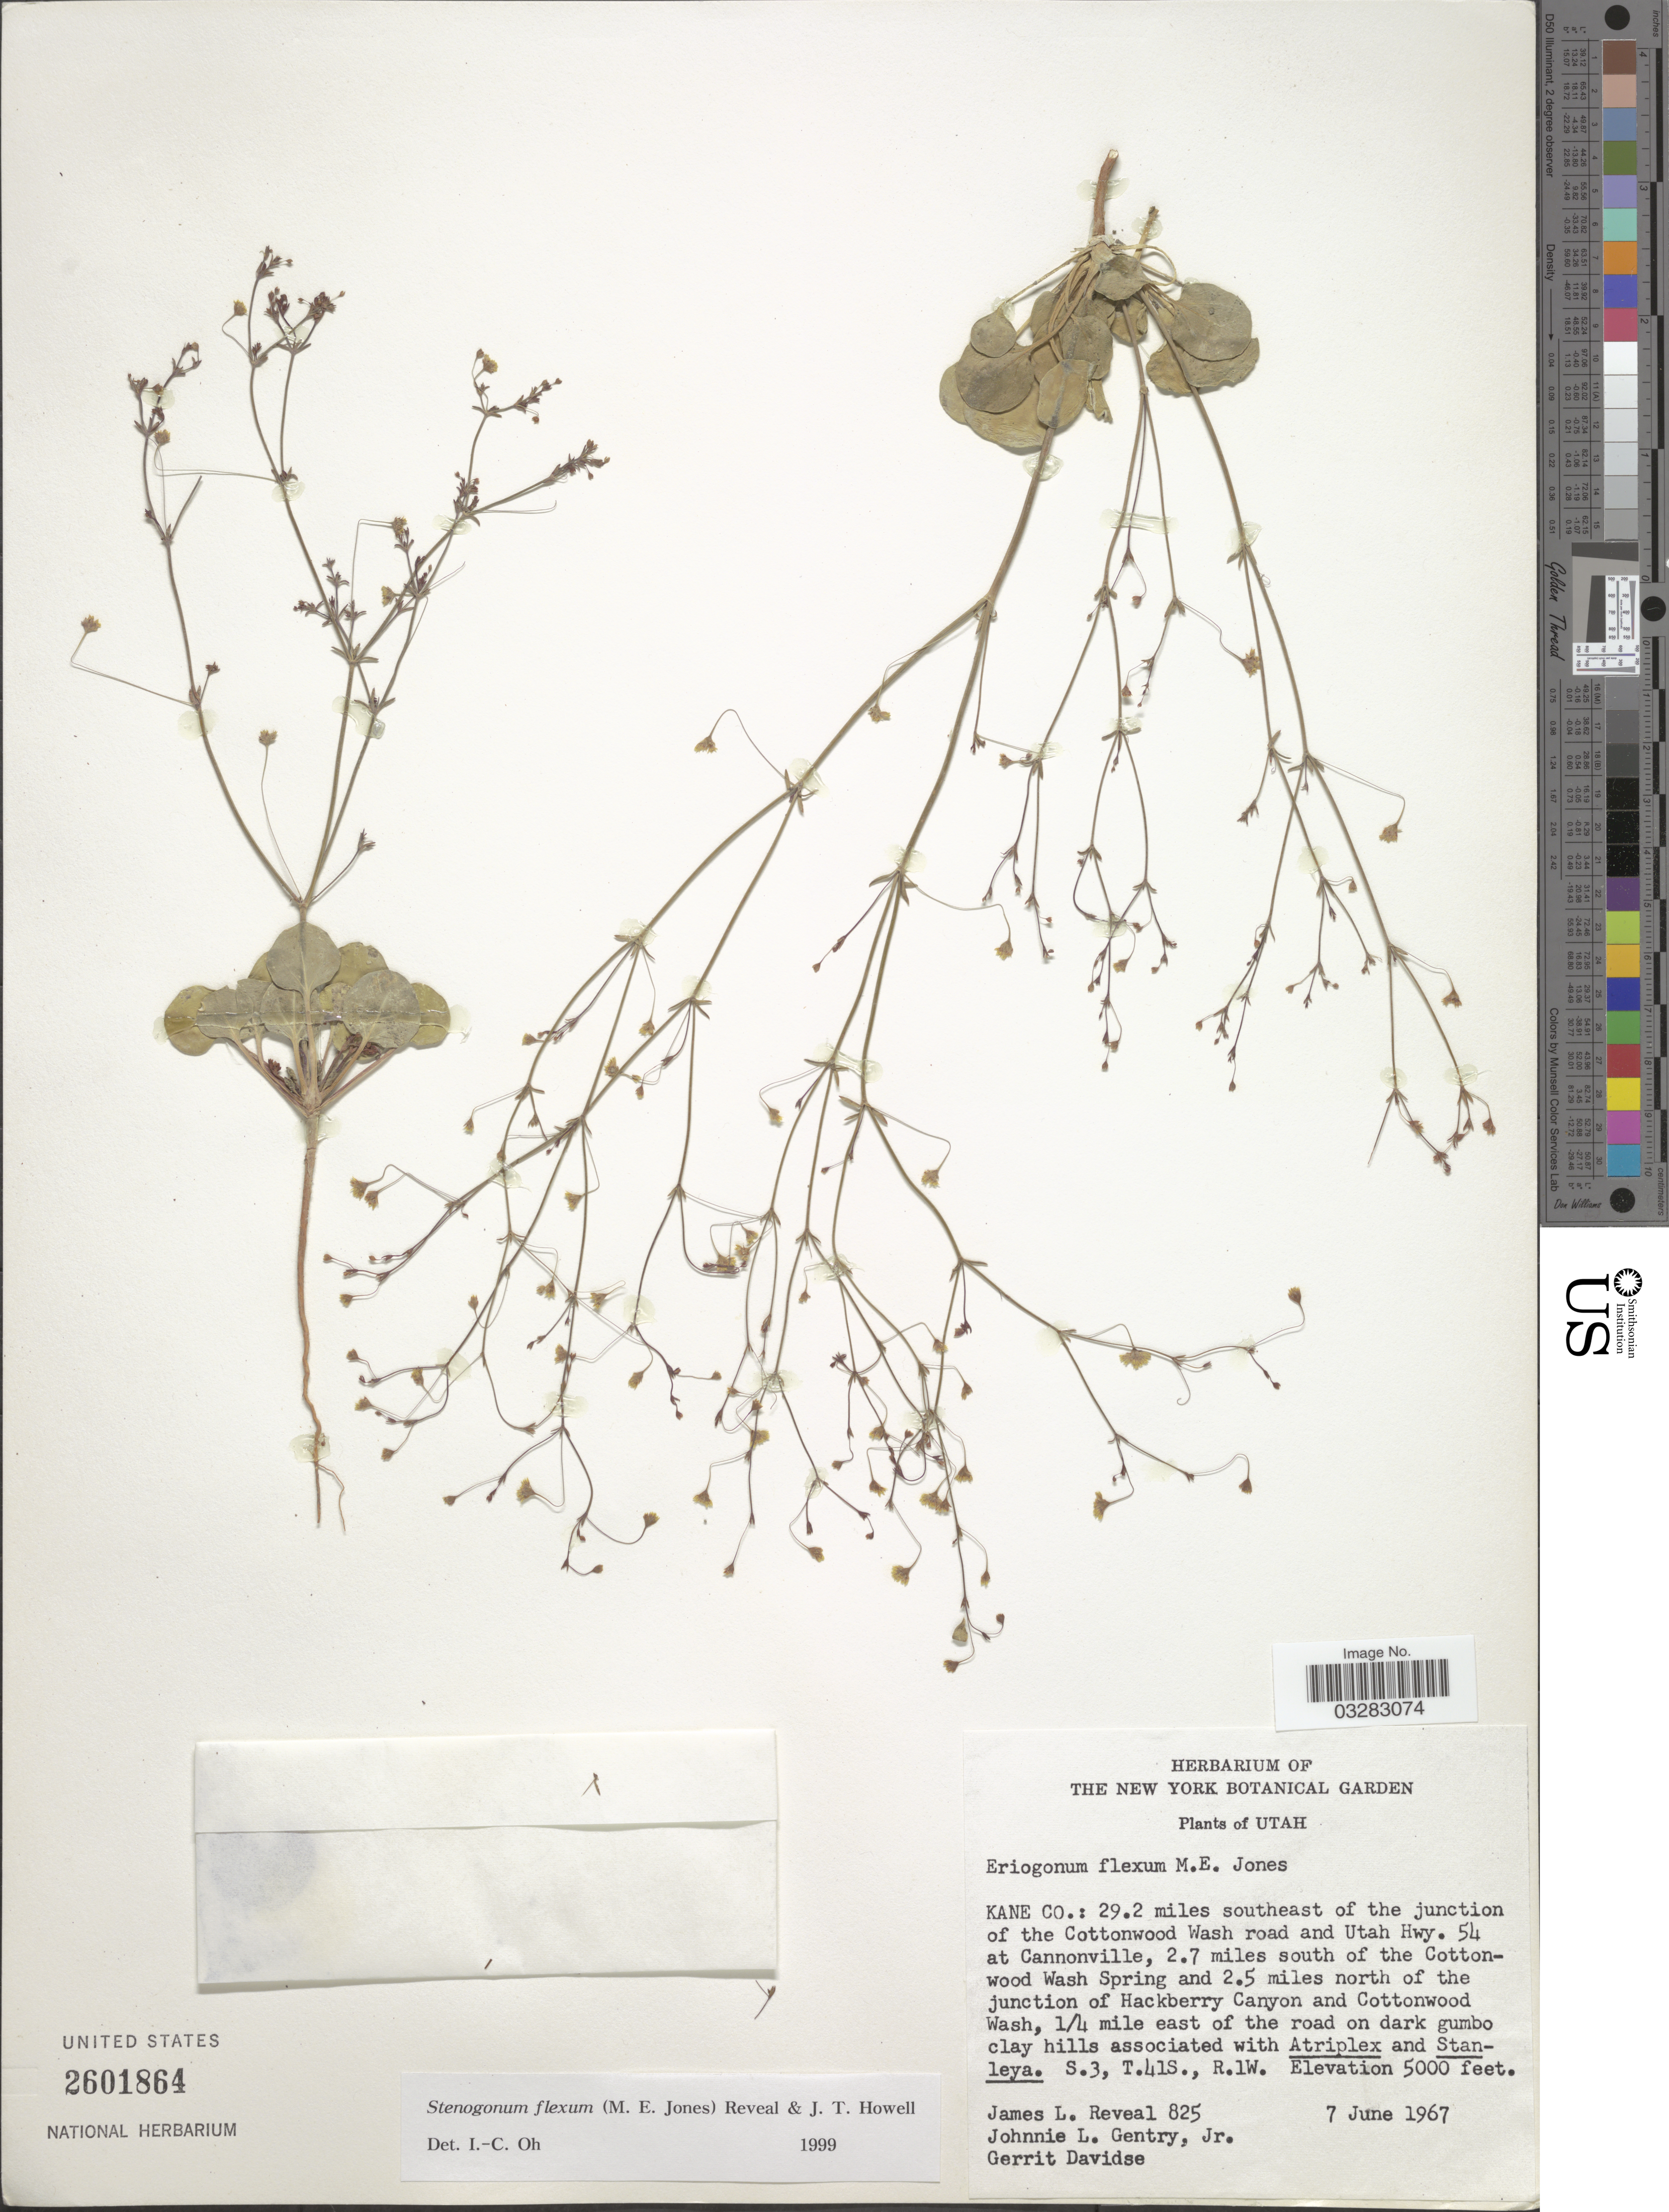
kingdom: Plantae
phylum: Tracheophyta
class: Magnoliopsida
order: Caryophyllales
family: Polygonaceae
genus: Stenogonum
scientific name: Stenogonum flexum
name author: (M.E. Jones) Reveal & J.T. Howell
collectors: J. L. Reveal, J. L. Gentry & G. Davidse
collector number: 825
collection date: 1967-06-07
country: United States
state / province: Utah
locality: Kane Co.: 29.2 miles southeast of the junction of the Cottonwood Wash road and Utah Hwy. 54 at Cannonville, 2.7 miles south of the Cottonwood Wash Spring and 2.5 miles north of the junction of Hackberry Canyon and Cottonwood Wash, 1/4 mile east of the road on dark gumbo clay hills. S.3, T.41S., R.1W.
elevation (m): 1524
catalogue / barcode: US 2601864